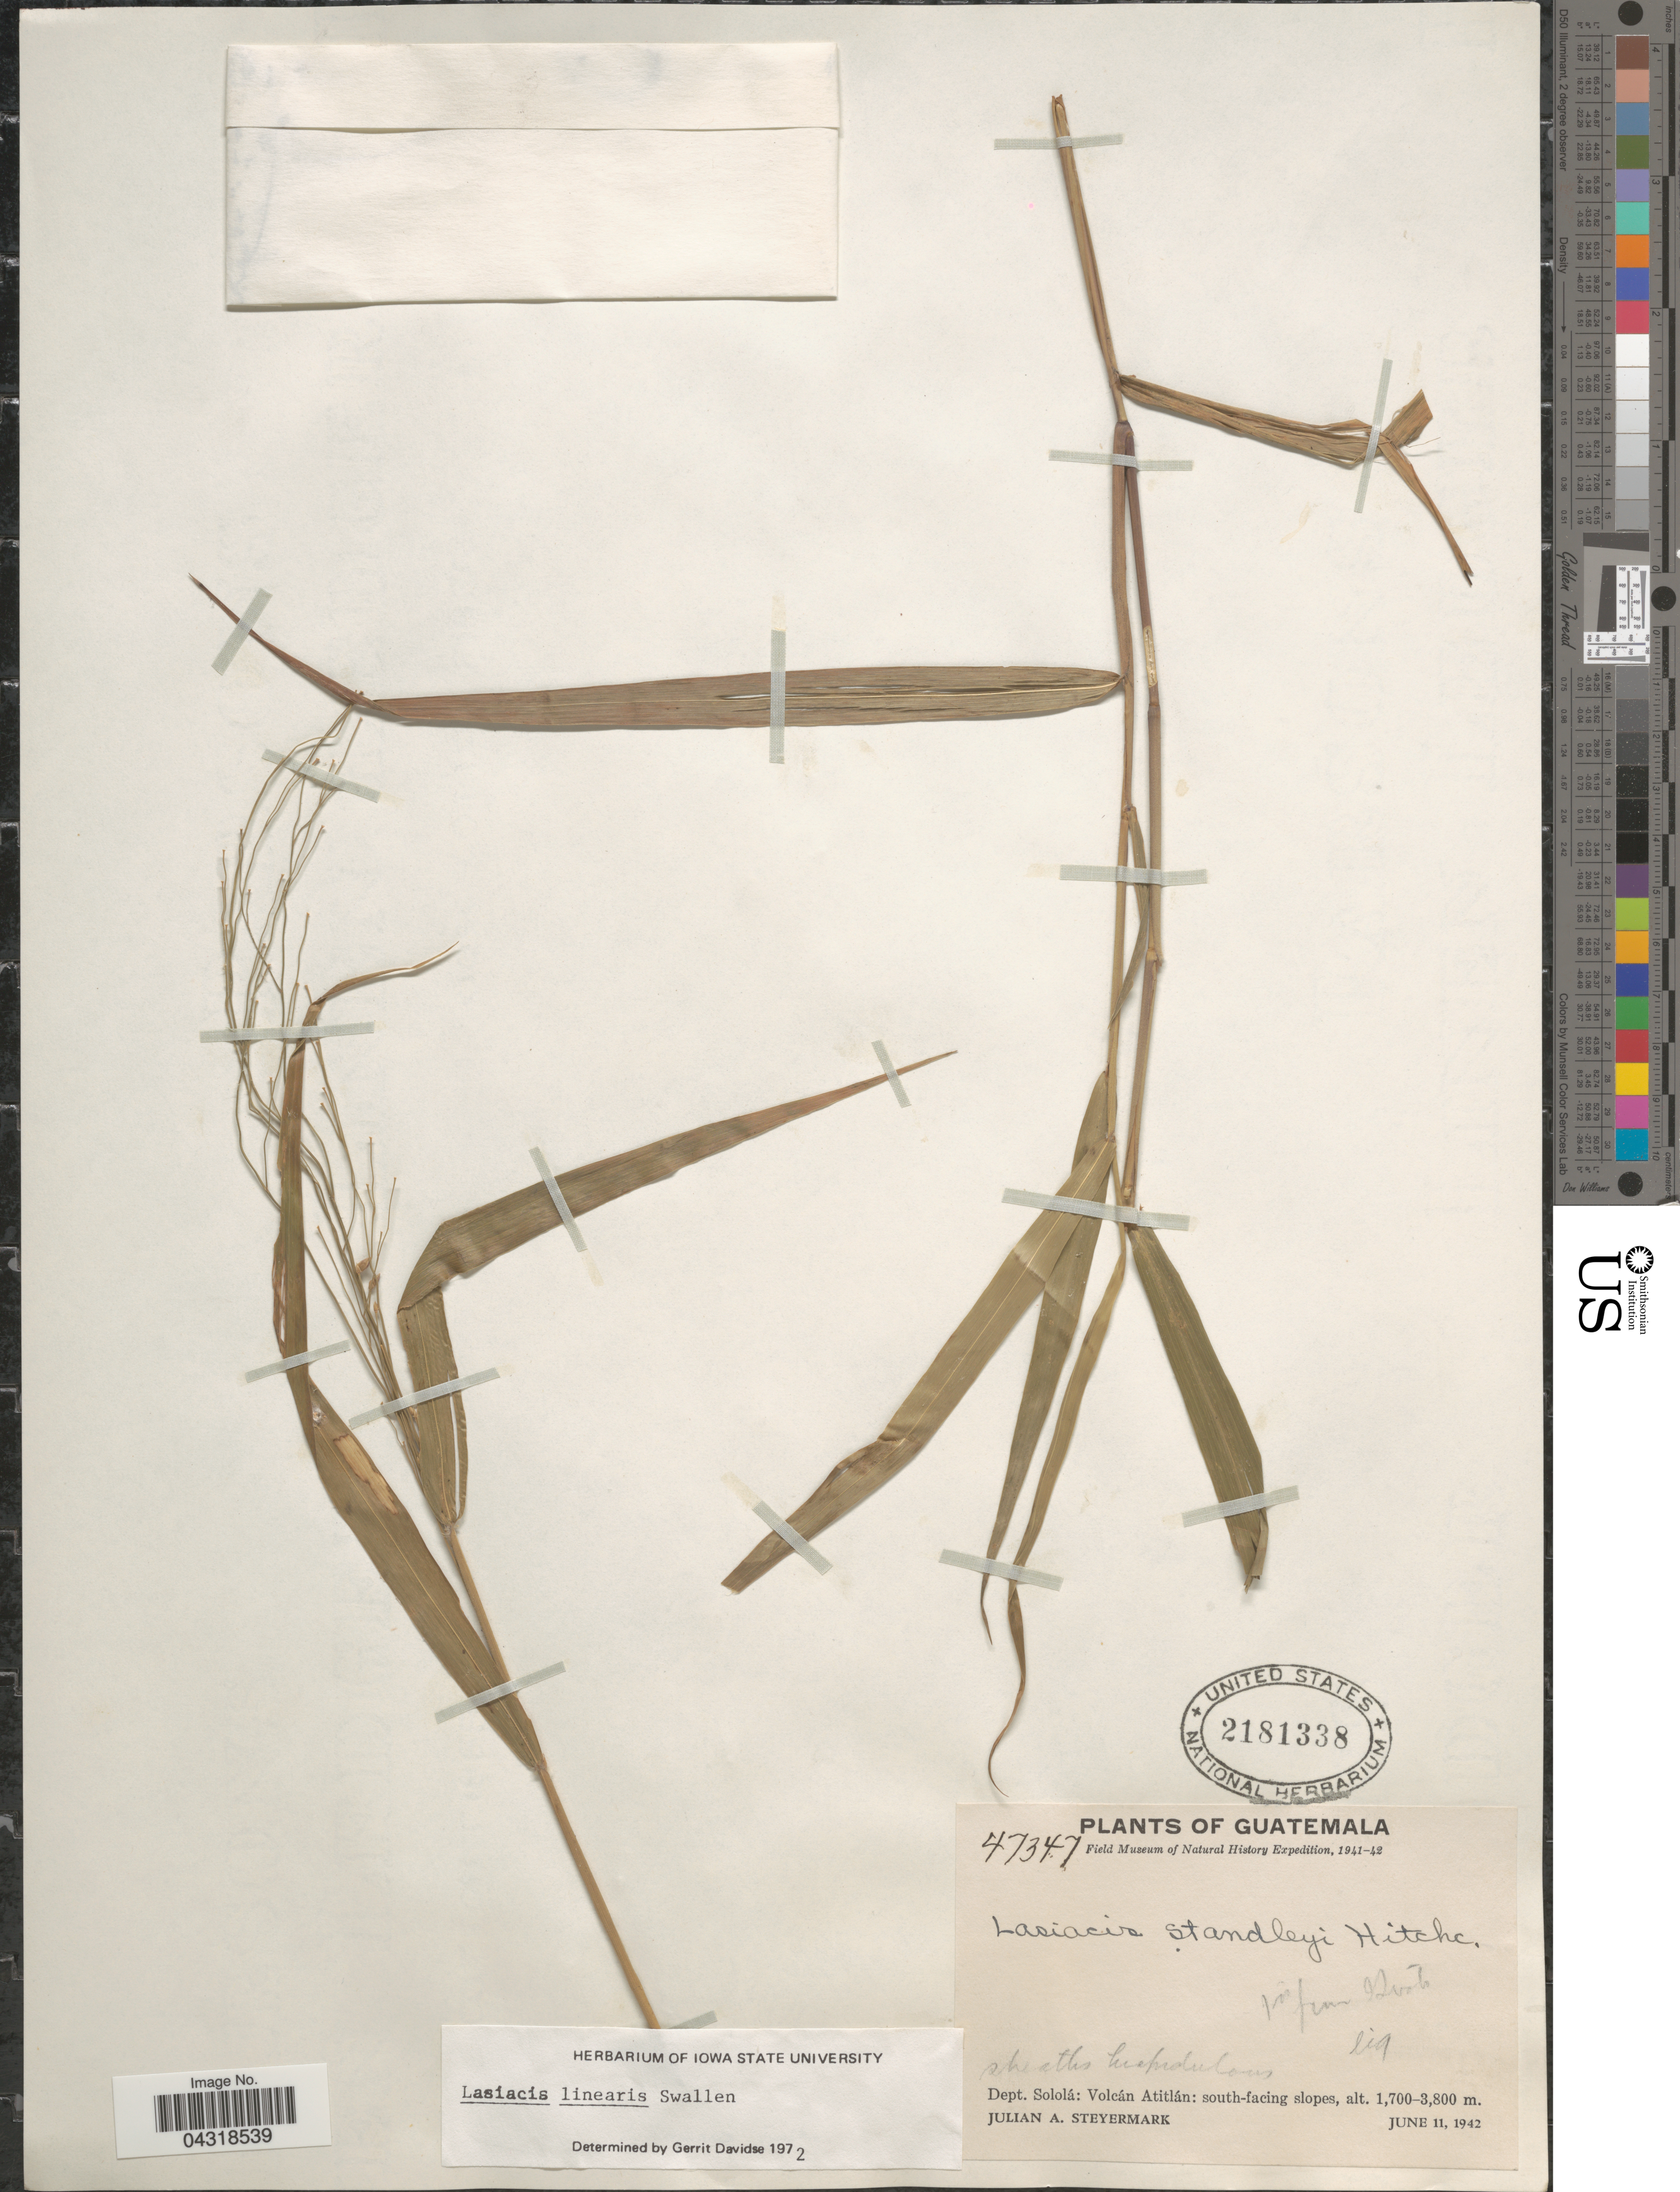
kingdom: Plantae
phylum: Tracheophyta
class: Liliopsida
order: Poales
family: Poaceae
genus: Lasiacis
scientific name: Lasiacis linearis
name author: Swallen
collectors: J. Steyermark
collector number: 47347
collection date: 1942-06-11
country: Guatemala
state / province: Solola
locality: Field Museum of Natural History Expedition, 1941-42. Dept. Sololá: Volcán Atitlán: south-facing slopes.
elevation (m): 1700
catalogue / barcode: US 2181338